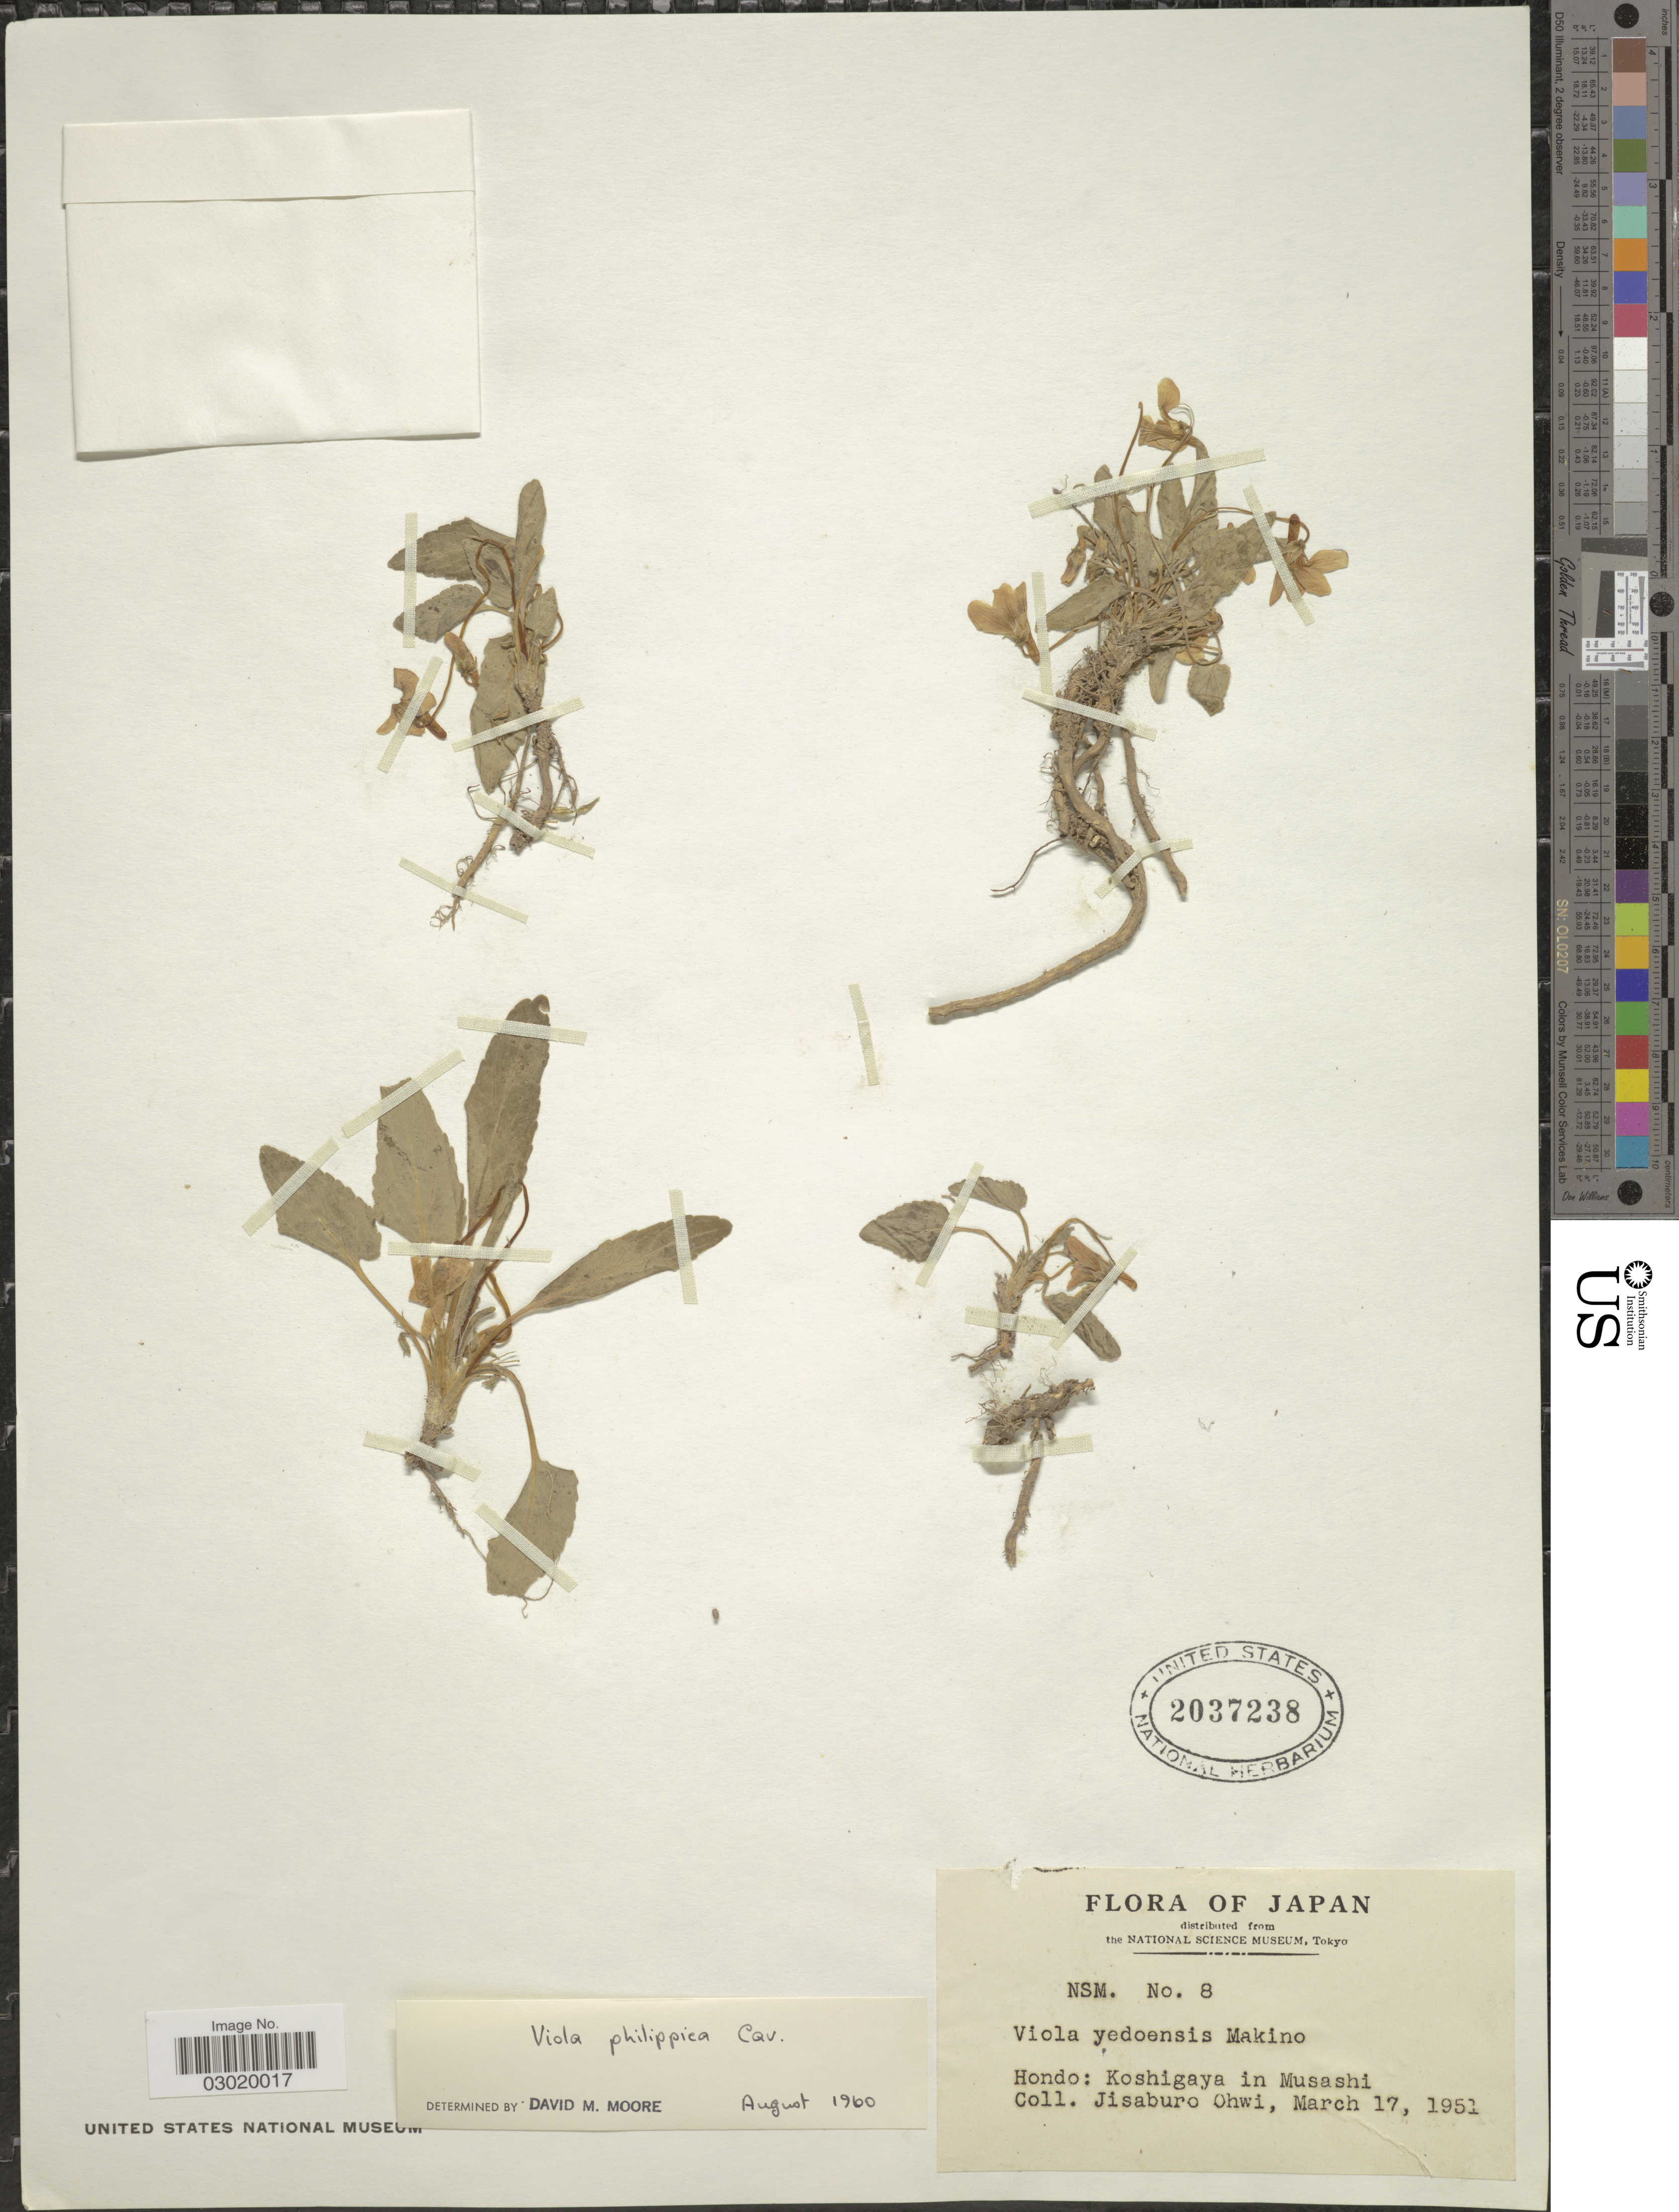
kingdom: Plantae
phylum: Tracheophyta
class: Magnoliopsida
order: Malpighiales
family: Violaceae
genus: Viola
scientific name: Viola philippica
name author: Cav.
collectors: J. Ohwi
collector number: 8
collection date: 1951-03-17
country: Japan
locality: Hondo: Koshigaya in Musashi.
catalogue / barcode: US 2037238